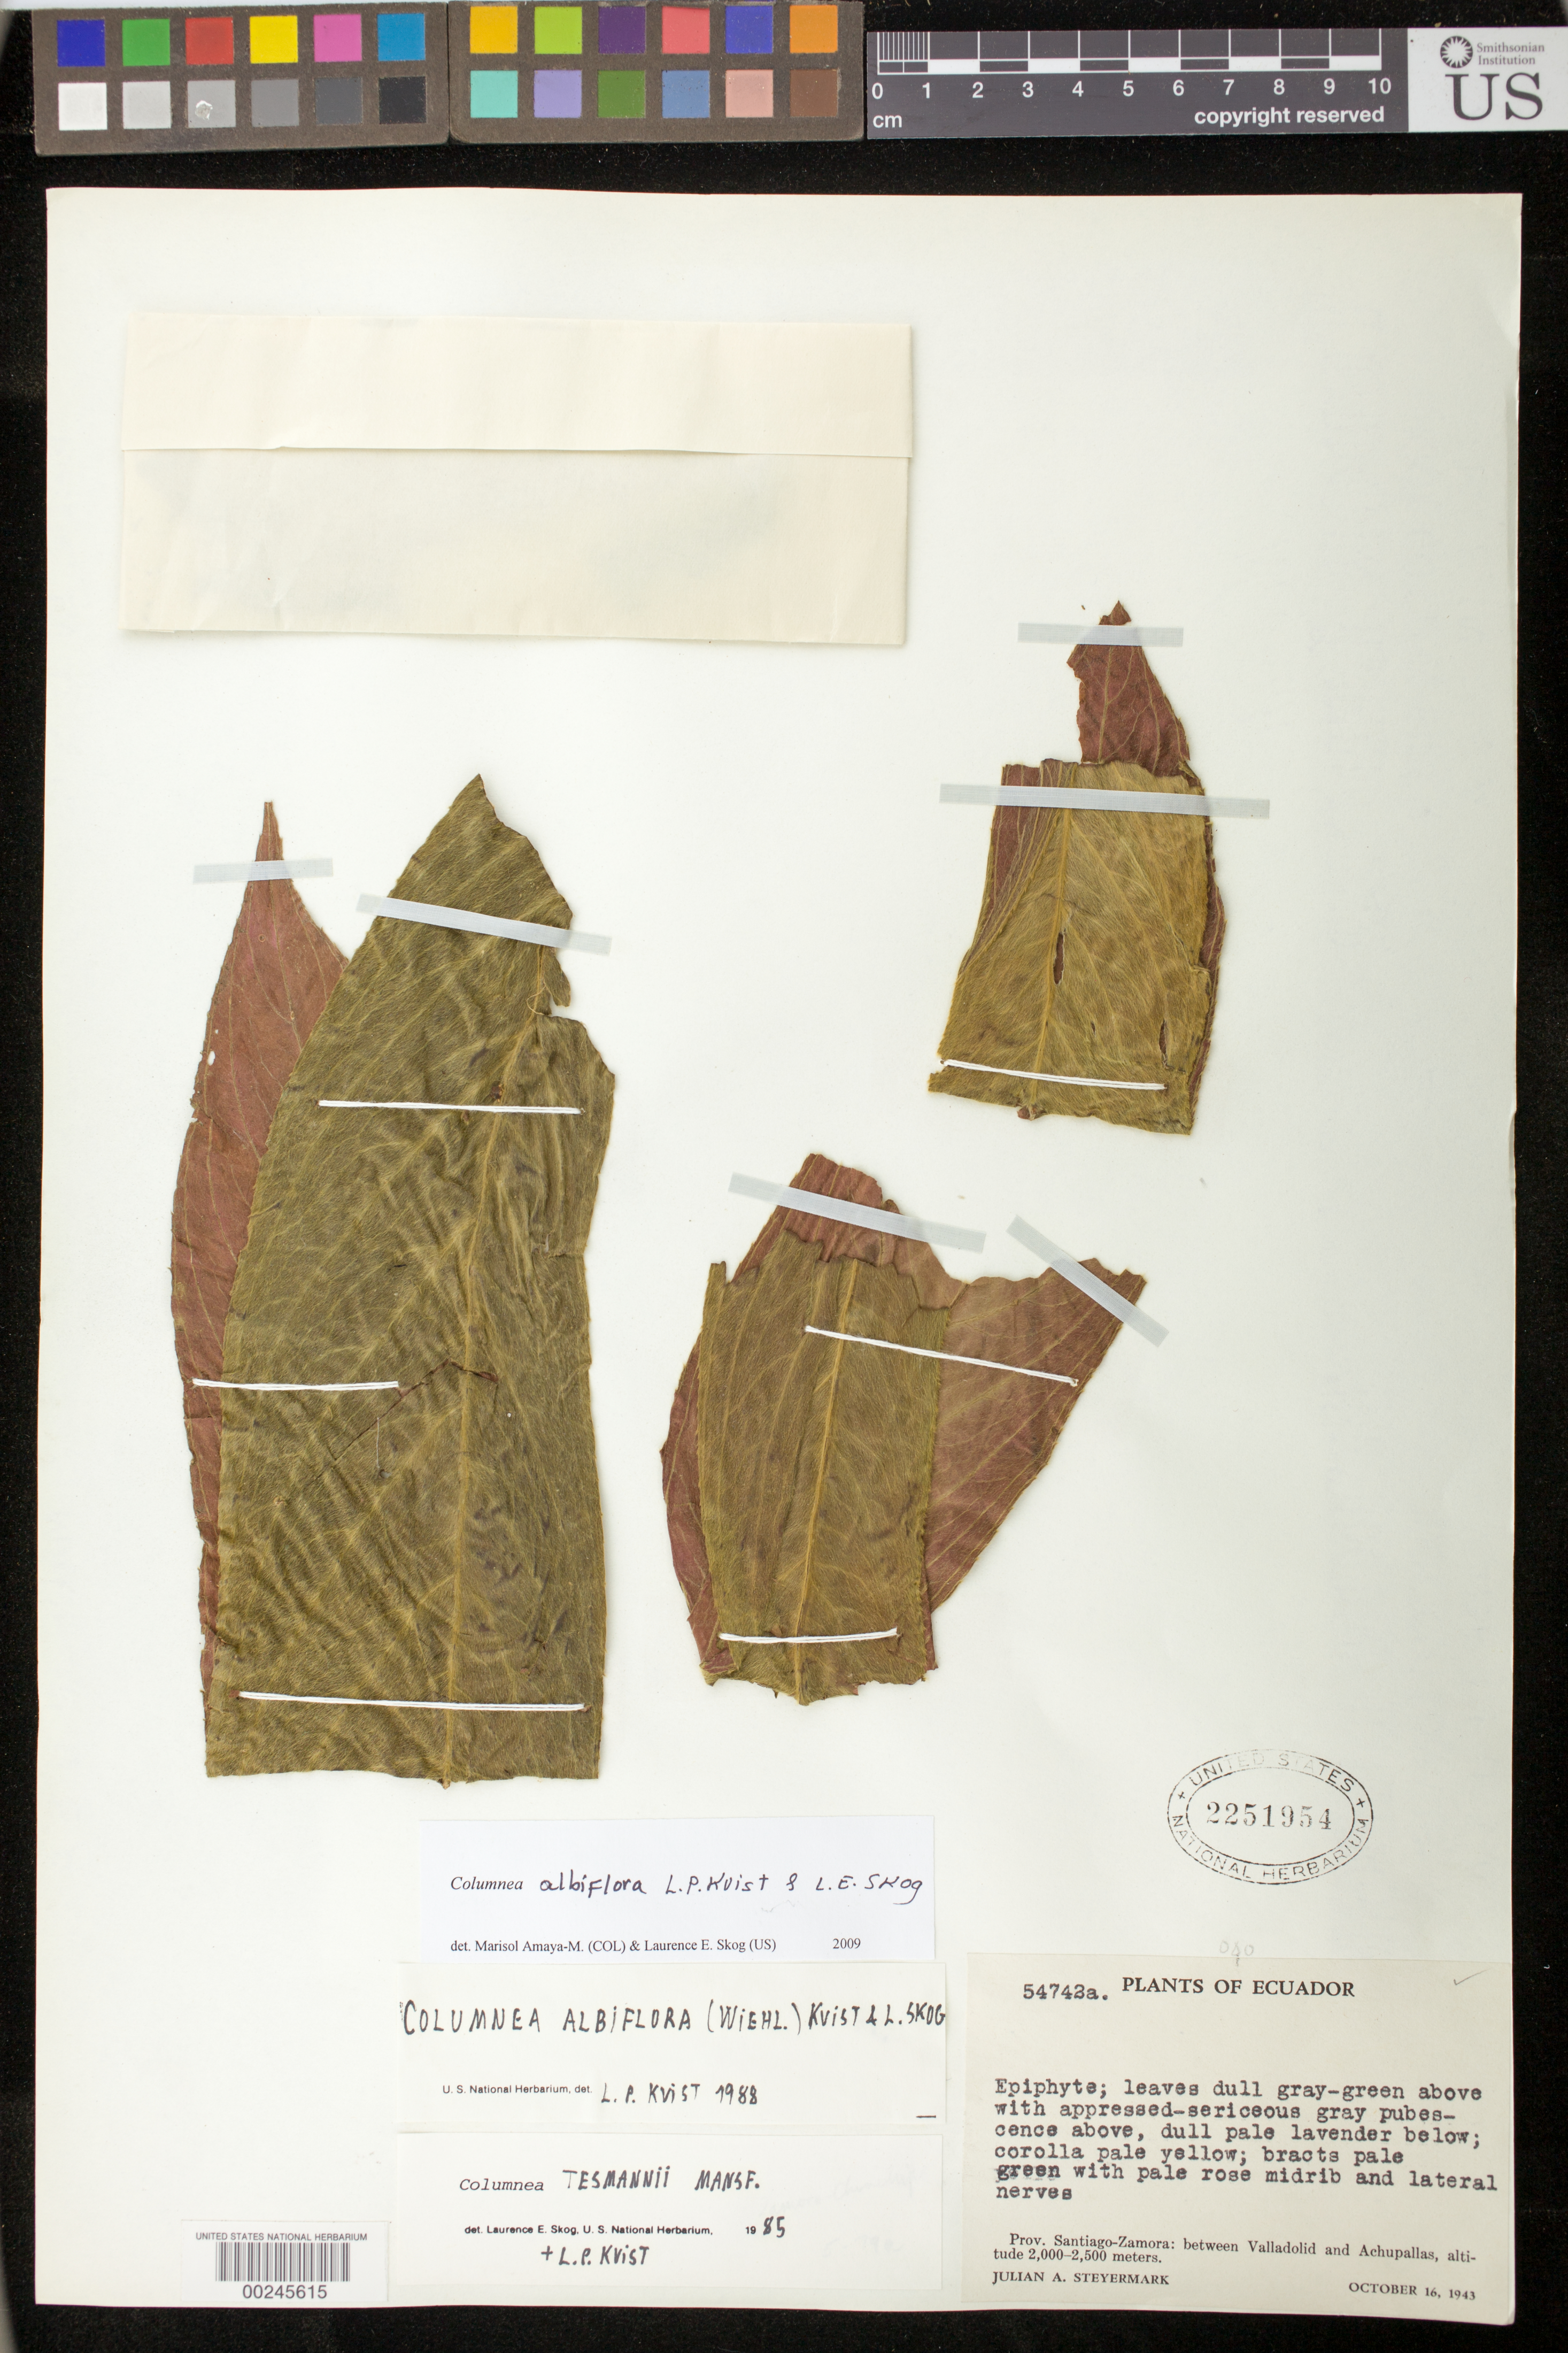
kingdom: Plantae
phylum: Tracheophyta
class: Magnoliopsida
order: Lamiales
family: Gesneriaceae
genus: Columnea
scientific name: Columnea albiflora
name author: L.P. Kvist & L.E. Skog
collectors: J. Steyermark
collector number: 54742 a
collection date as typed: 16 Oct 1943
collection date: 1943-10-16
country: Ecuador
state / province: Zamora-Chinchipe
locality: Between Vallavoid and Achupallas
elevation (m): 2000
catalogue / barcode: US 2251954